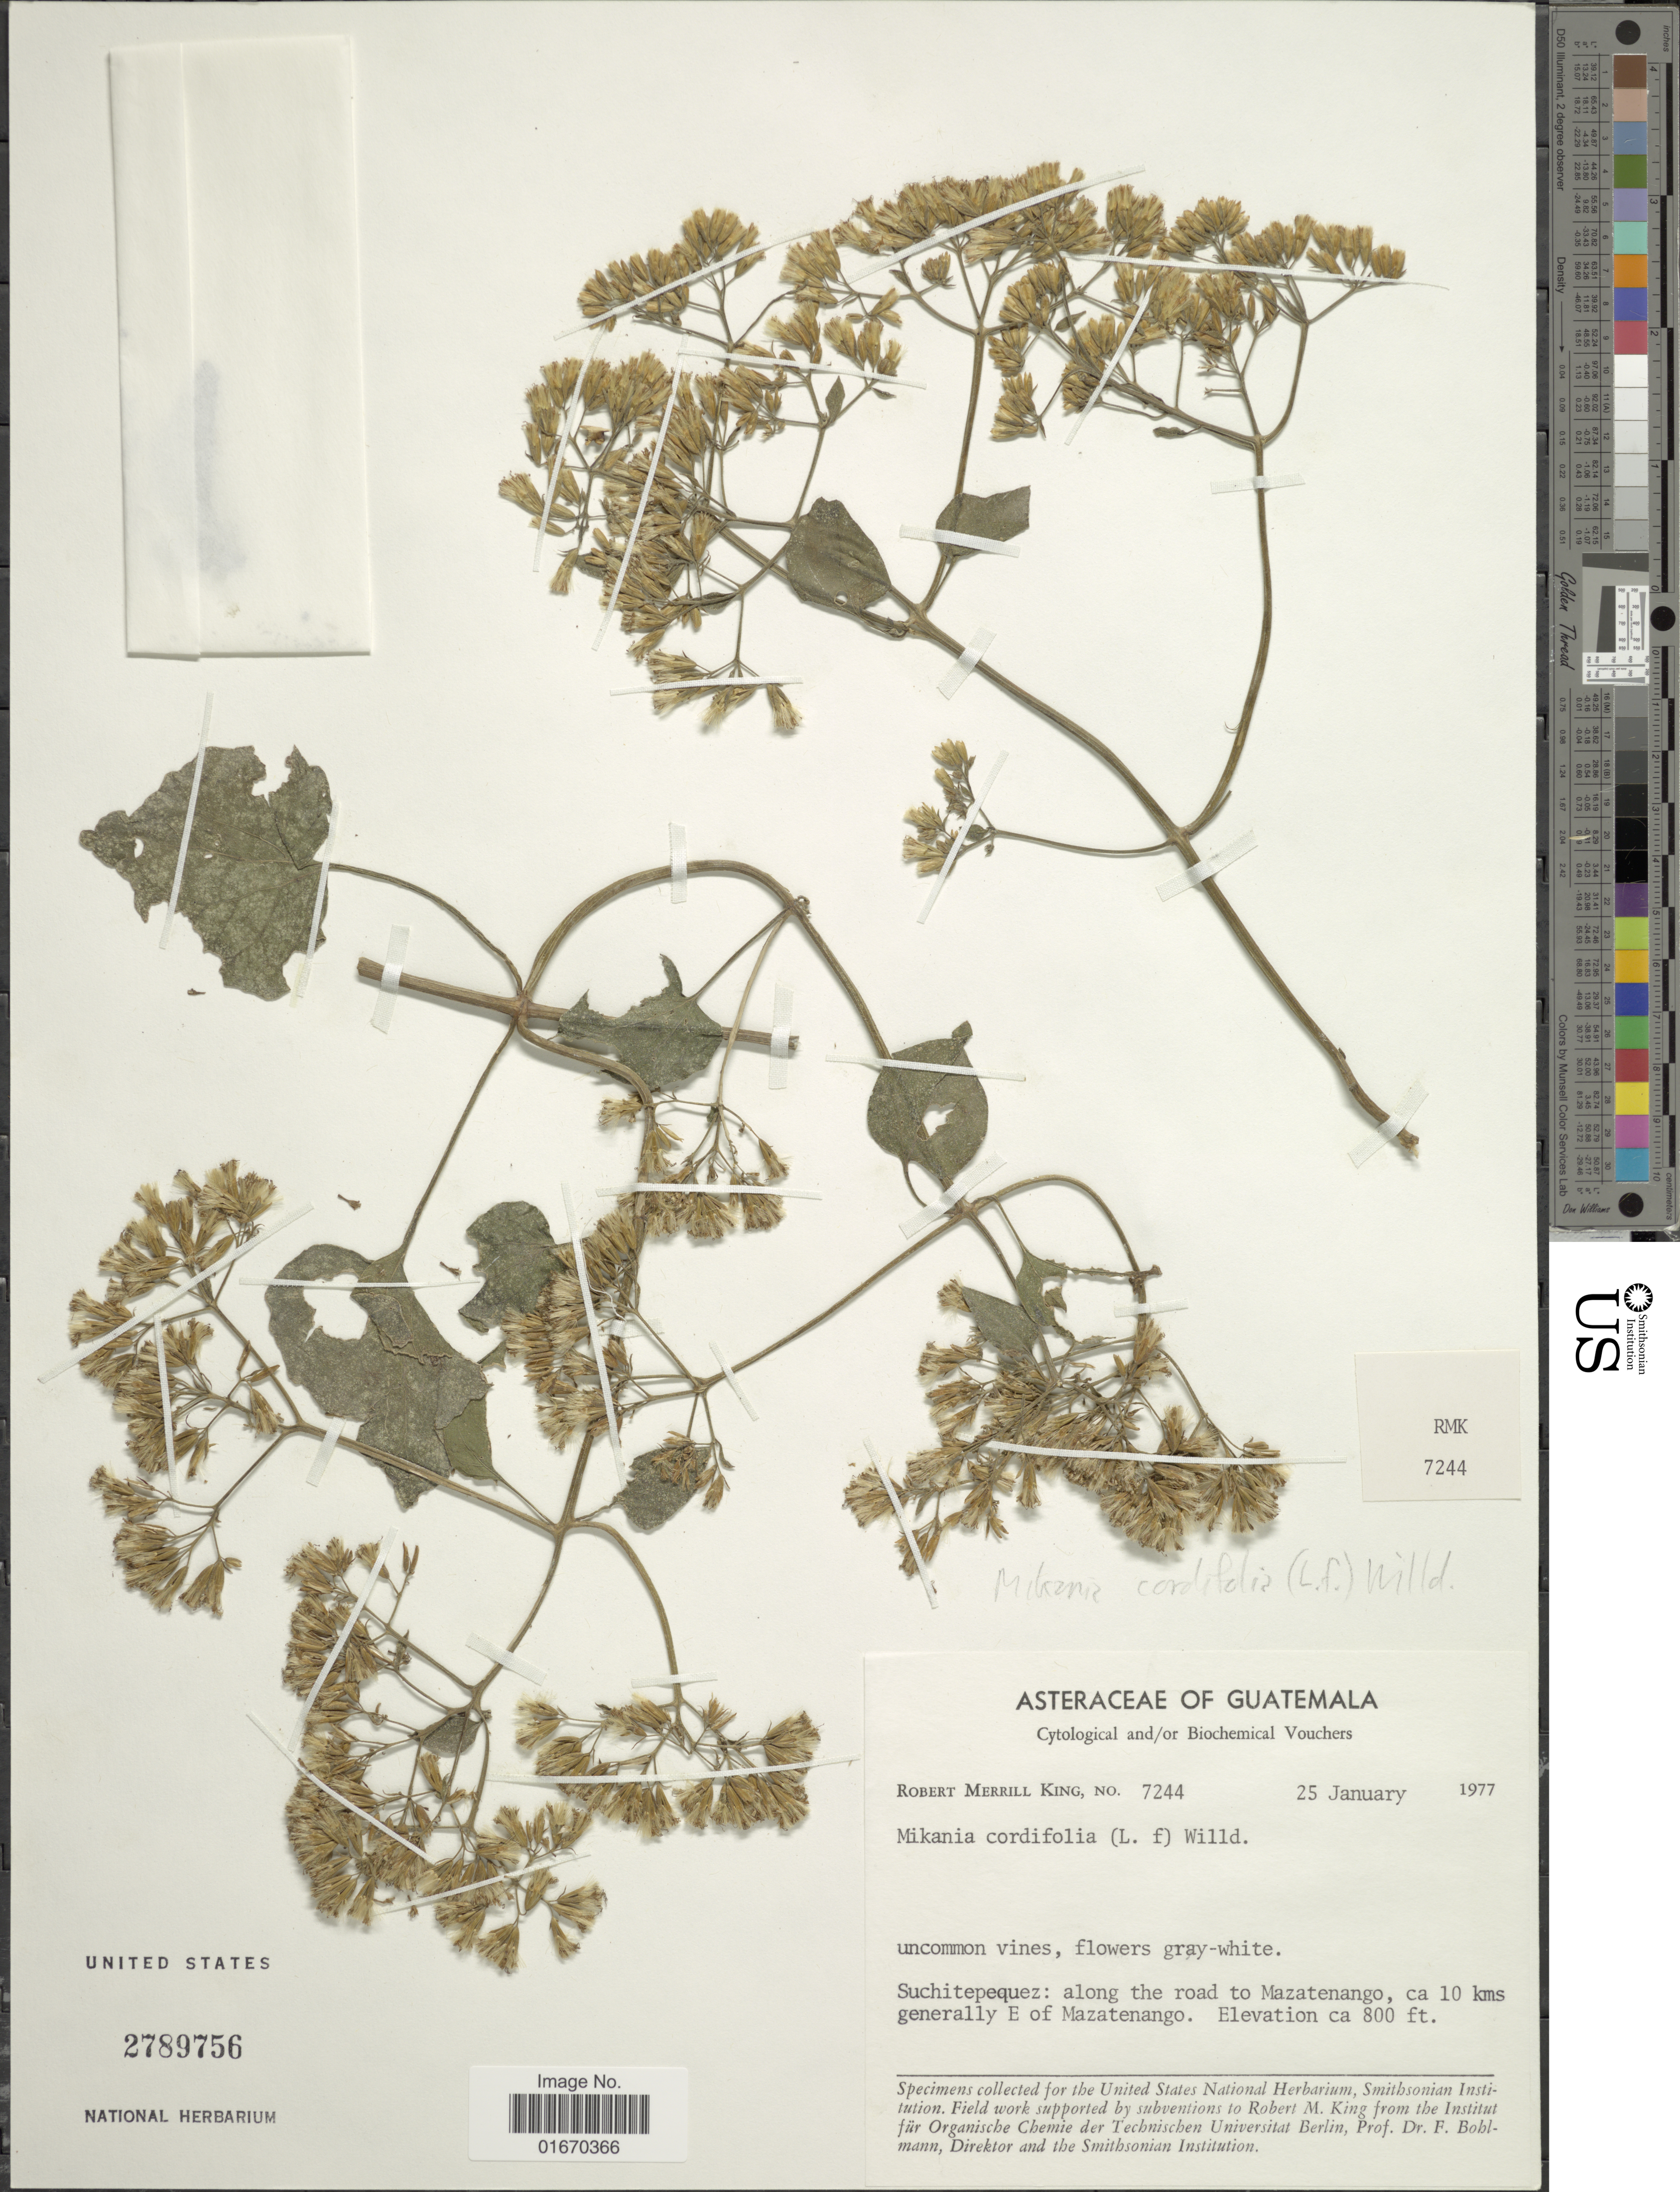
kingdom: Plantae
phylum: Tracheophyta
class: Magnoliopsida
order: Asterales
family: Asteraceae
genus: Mikania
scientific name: Mikania cordifolia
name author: Kunth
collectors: R. M. King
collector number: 7244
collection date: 1977-01-25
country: Guatemala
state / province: Suchitepéquez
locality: Along the road to Mazatenango, ca 1o kms generally E of Mazatenango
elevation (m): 244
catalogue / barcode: US 2789756